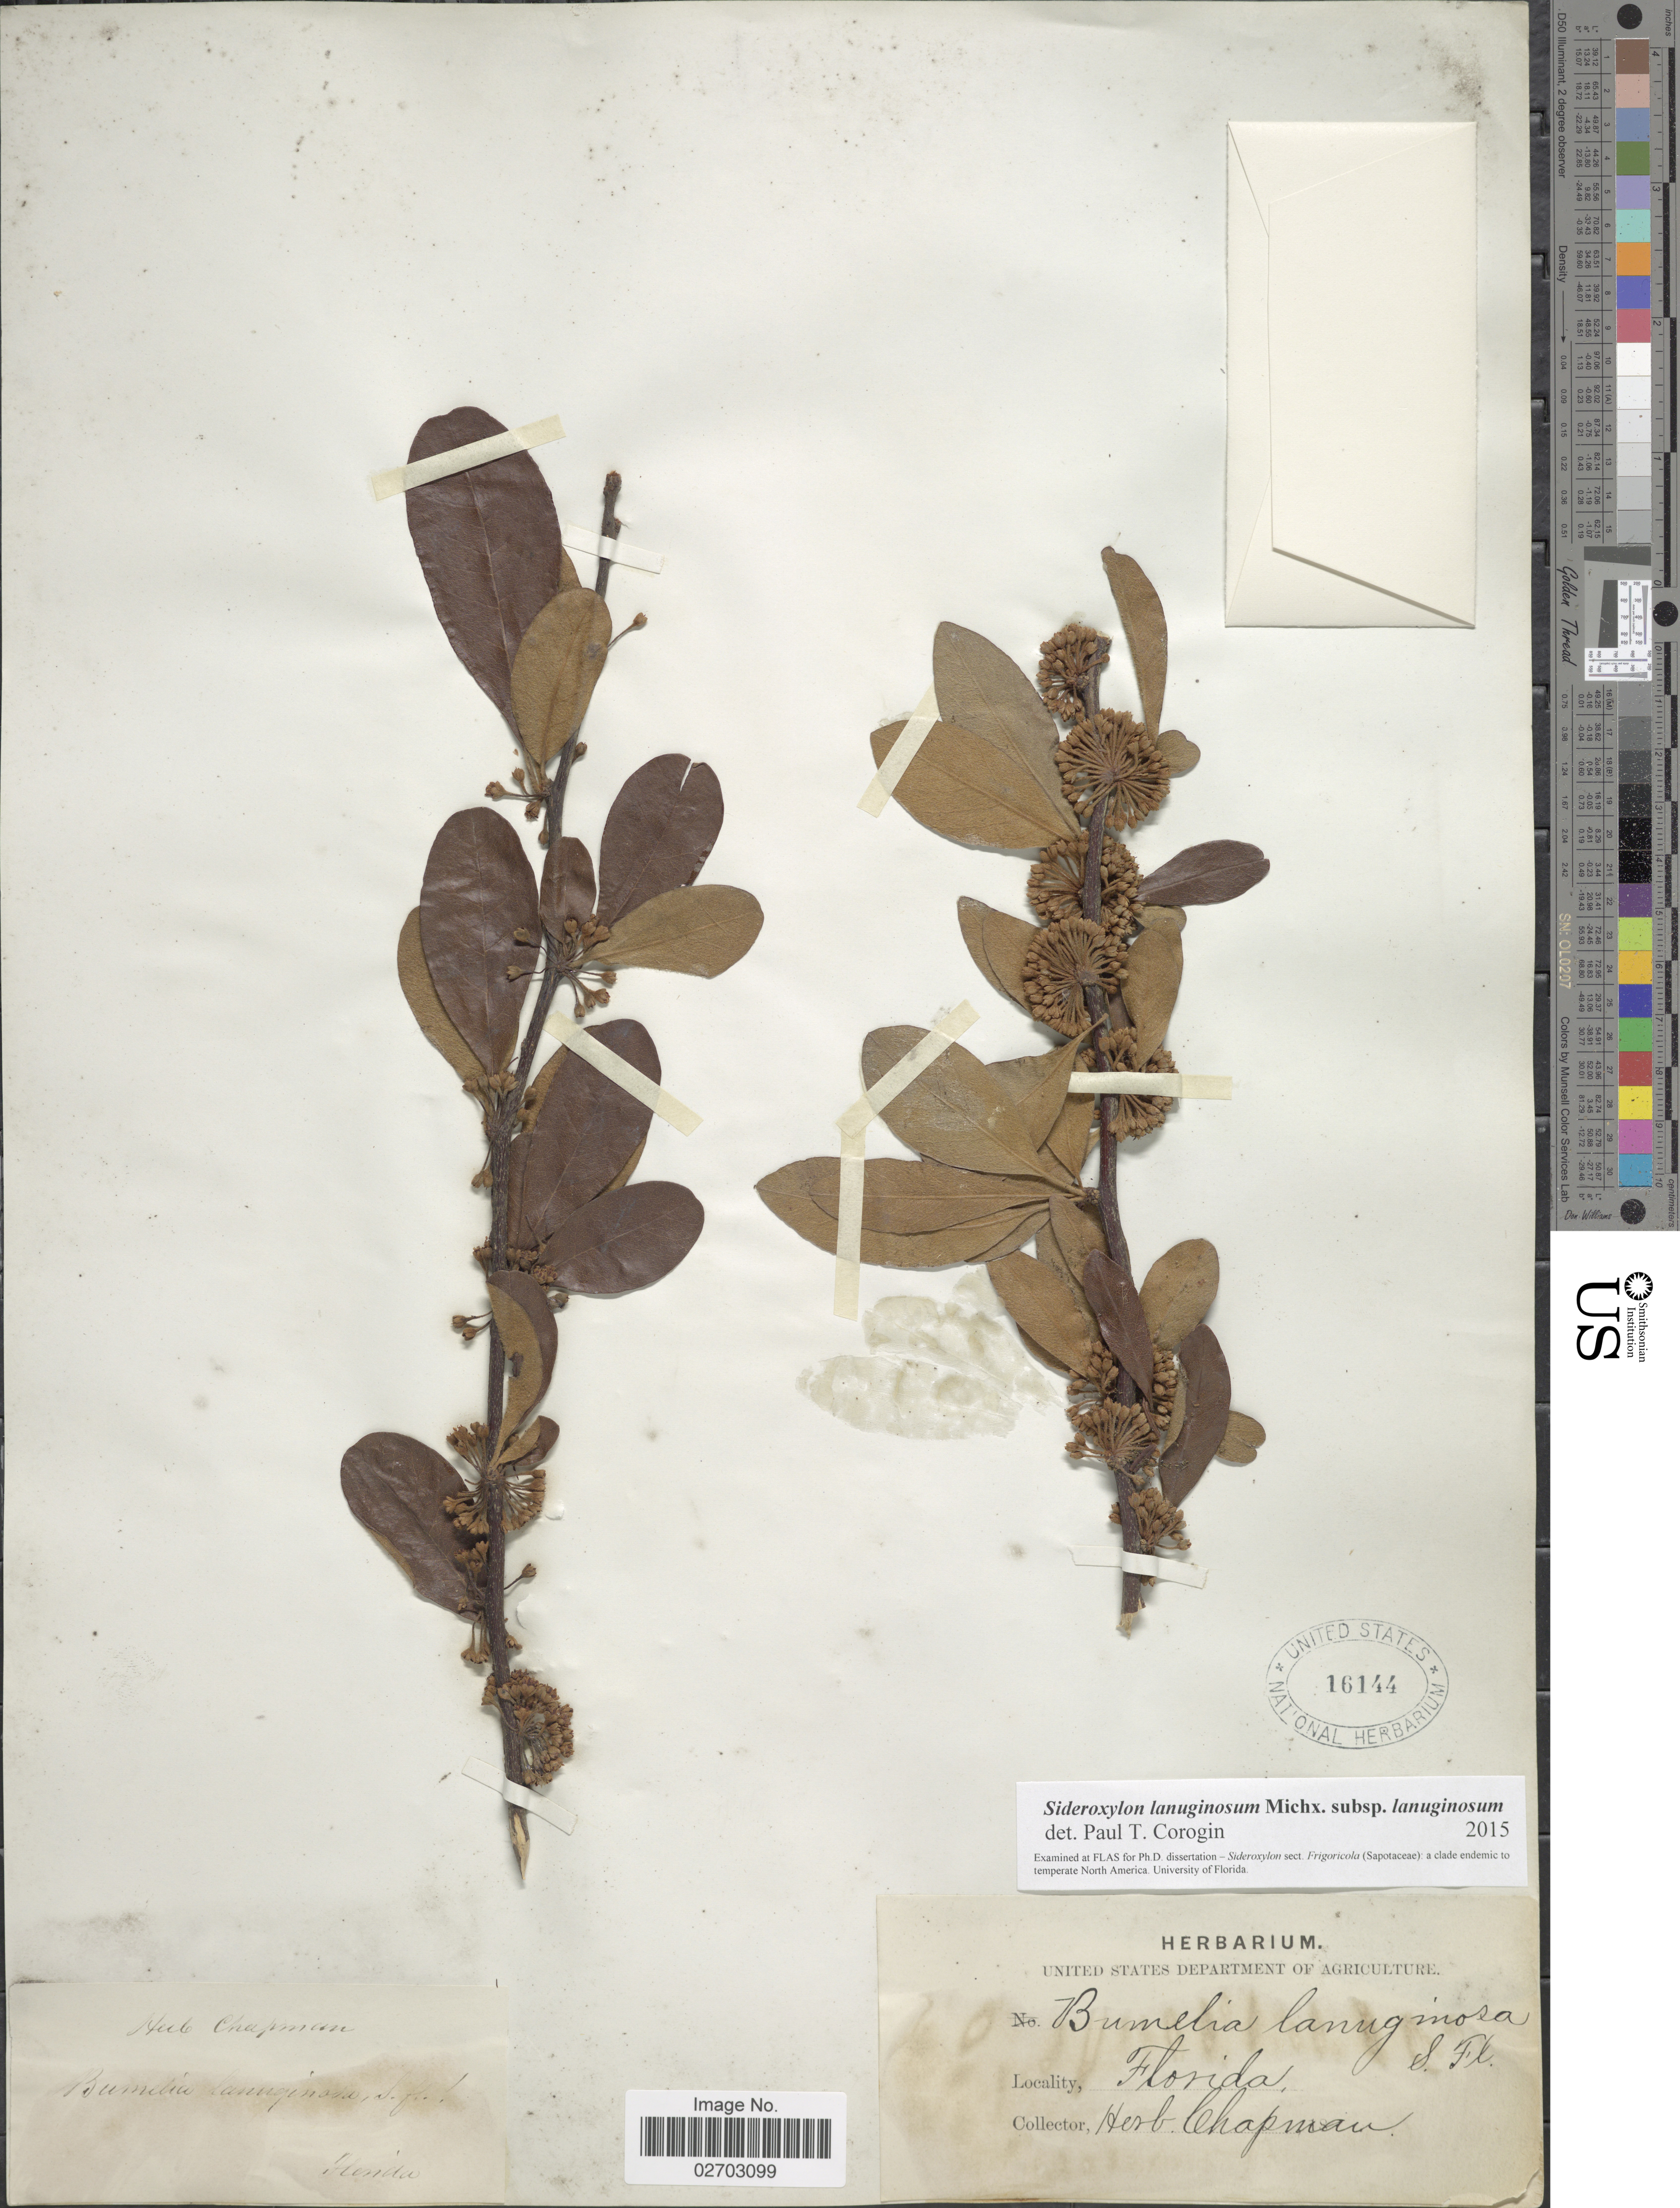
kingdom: Plantae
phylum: Tracheophyta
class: Magnoliopsida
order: Ericales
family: Sapotaceae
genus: Sideroxylon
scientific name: Sideroxylon lanuginosum subsp. lanuginosum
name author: Michx.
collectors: ex herb. Chapman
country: United States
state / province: Florida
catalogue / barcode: US 16144